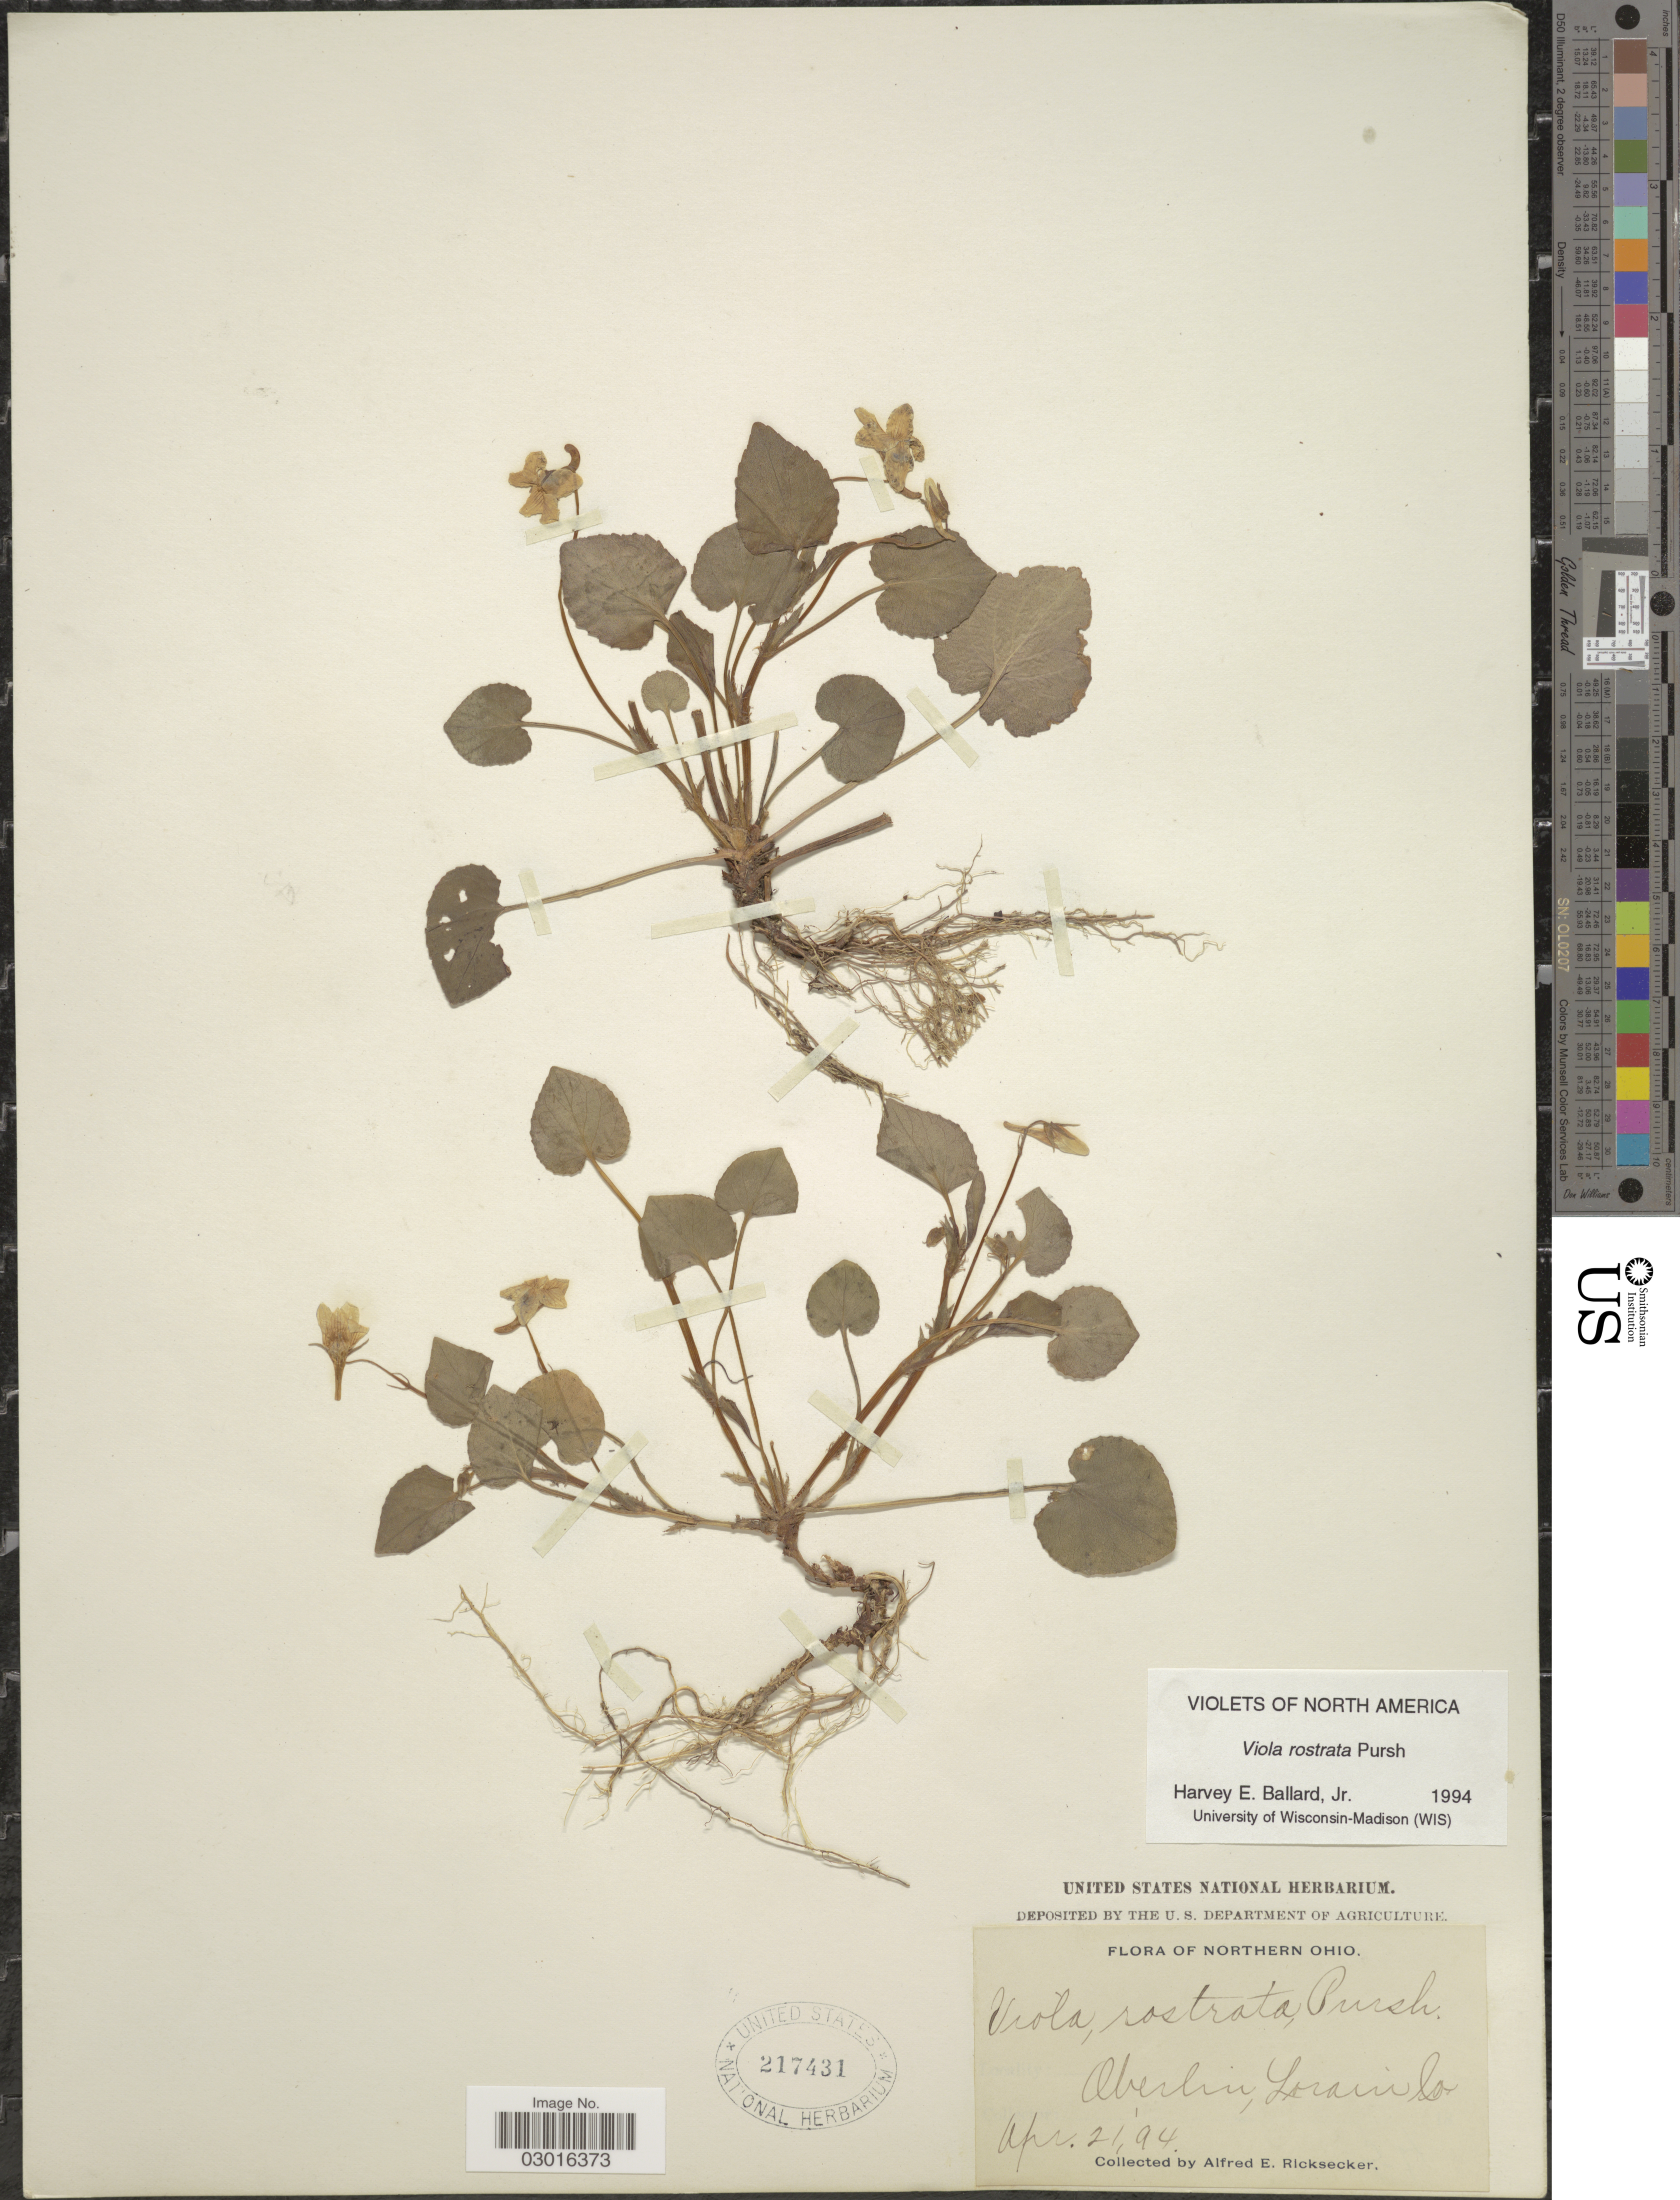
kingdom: Plantae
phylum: Tracheophyta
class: Magnoliopsida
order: Malpighiales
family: Violaceae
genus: Viola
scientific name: Viola rostrata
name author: Pursh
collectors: A. E. Ricksecker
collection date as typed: Transcribed d/m/y: 21/4/94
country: United States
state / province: Ohio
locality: Northern Ohio. Oberlin, Lorain Co.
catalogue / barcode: US 217431